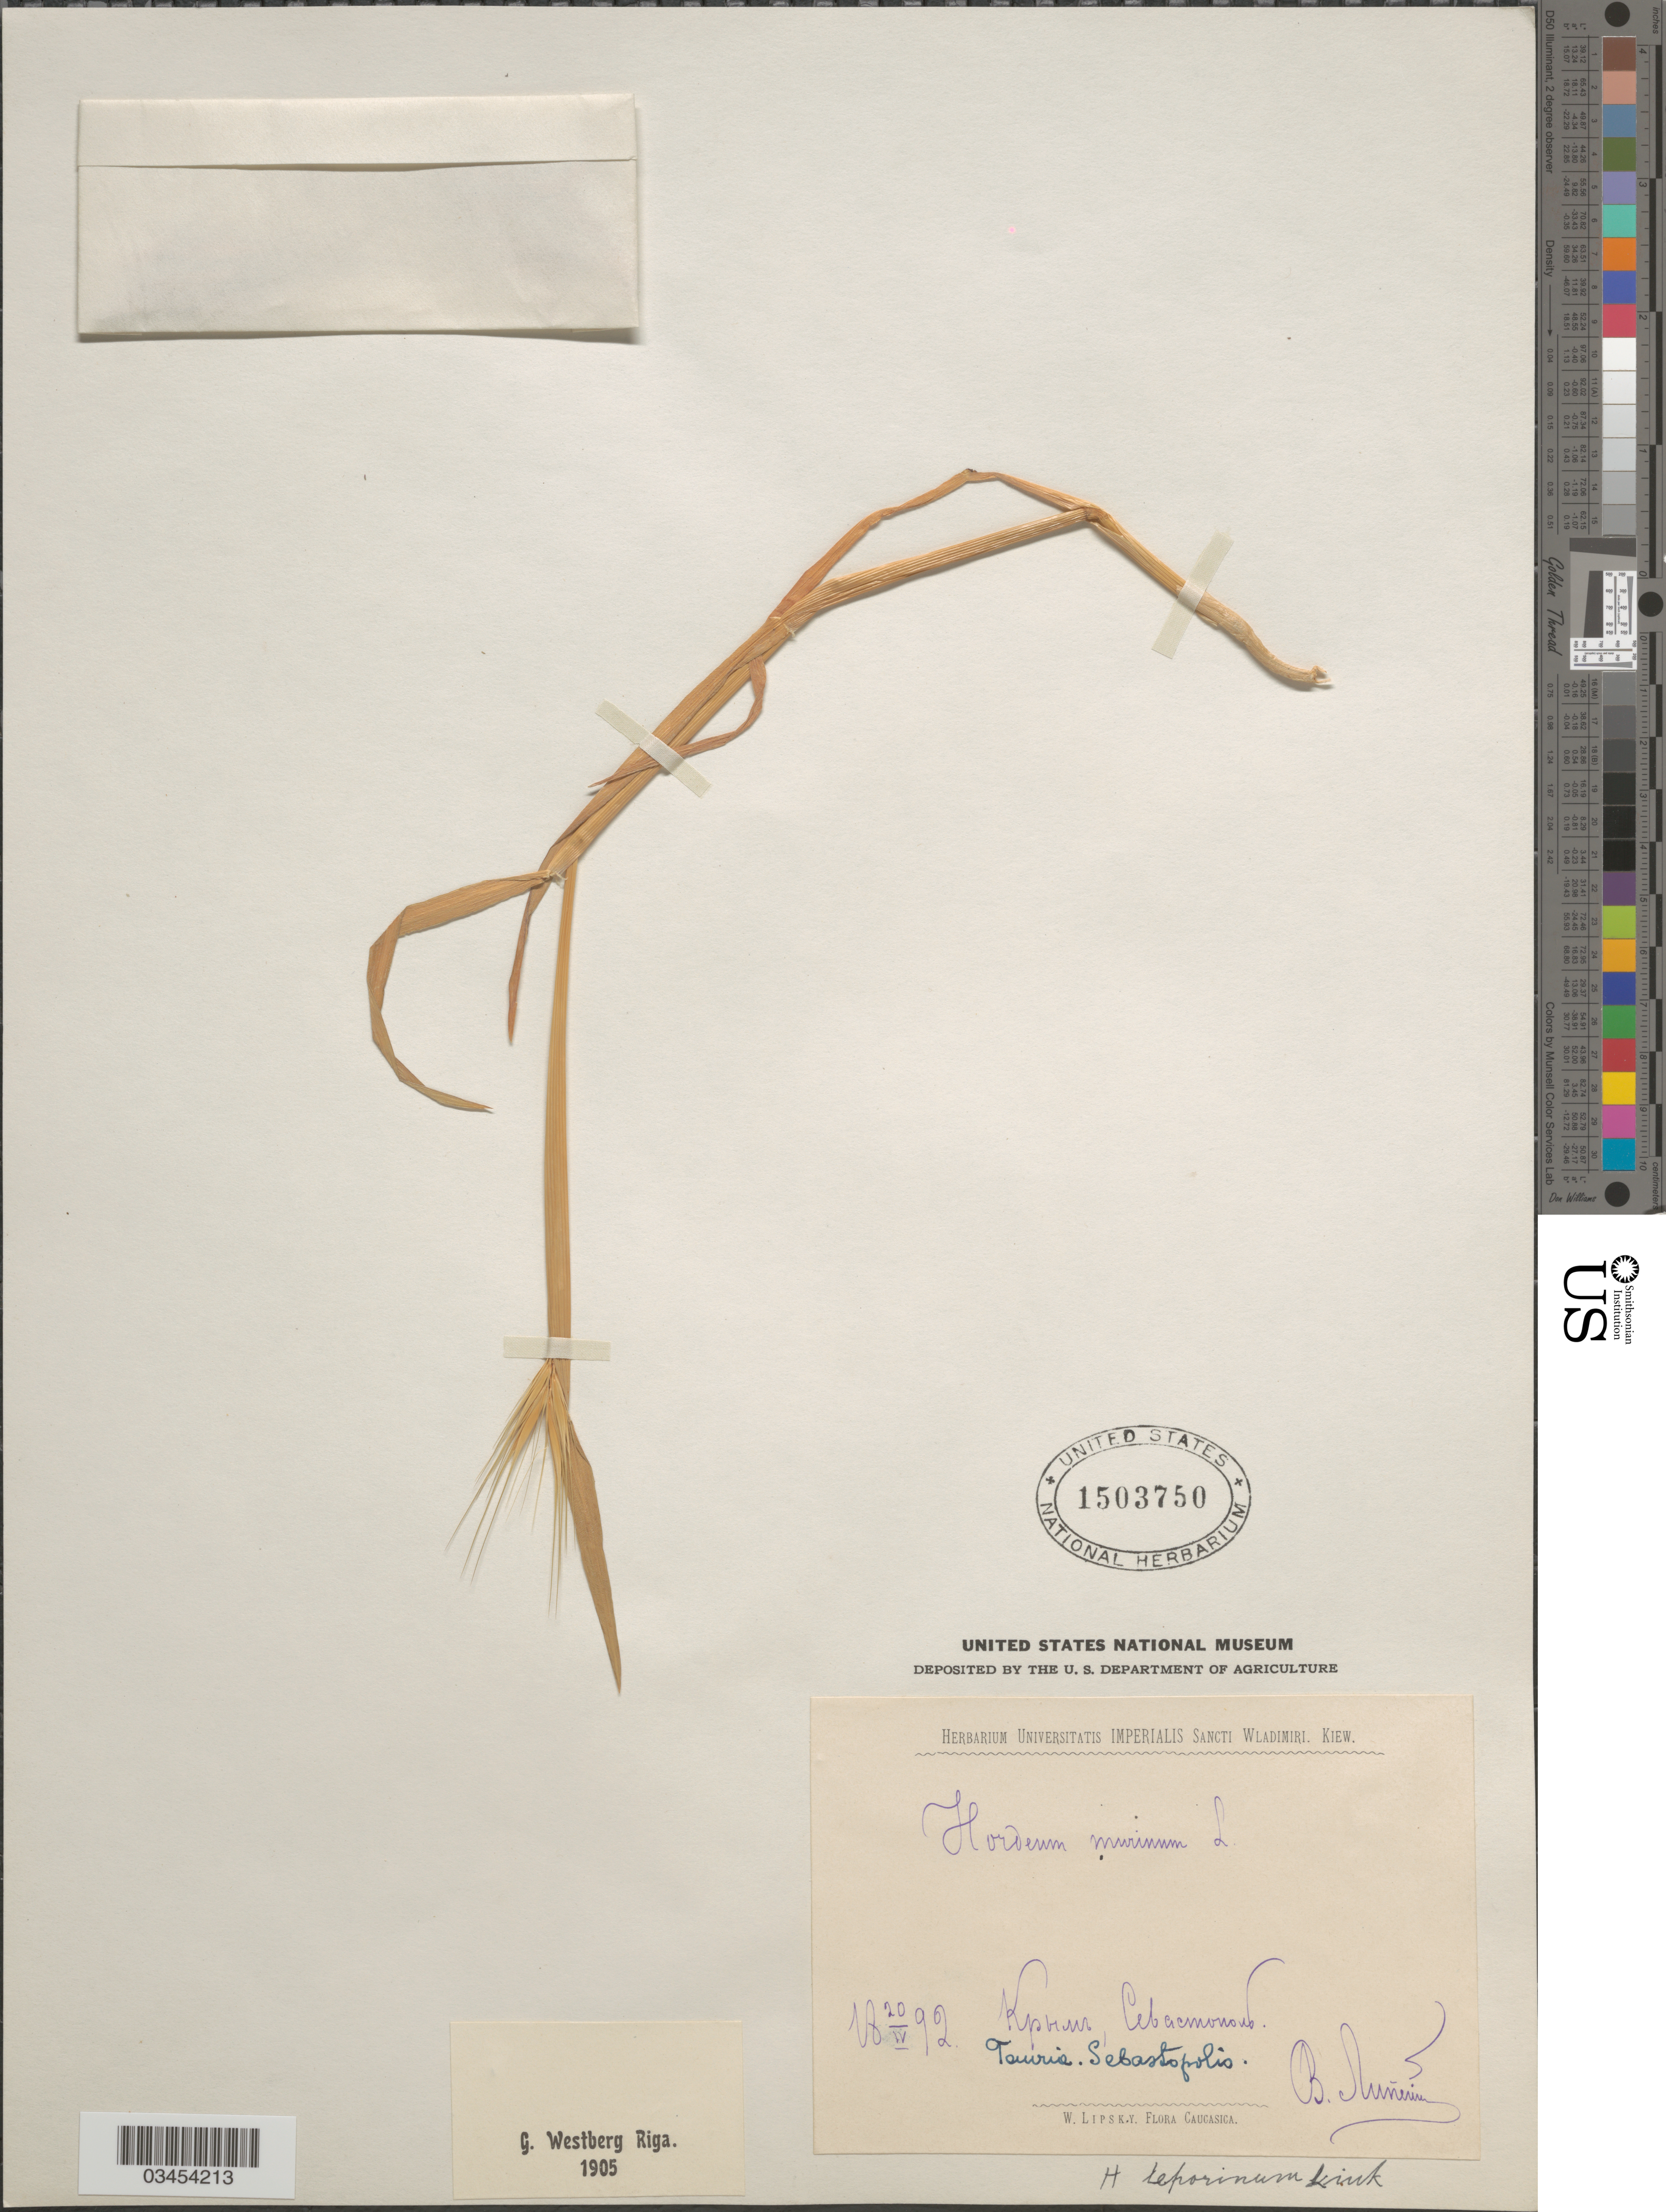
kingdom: Plantae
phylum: Tracheophyta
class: Liliopsida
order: Poales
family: Poaceae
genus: Hordeum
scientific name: Hordeum murinum subsp. glaucum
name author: (Steud.) Tzvelev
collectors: W. Lipsky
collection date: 1892-04-20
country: Ukraine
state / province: Crimea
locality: Sevastopol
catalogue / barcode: US 1503750